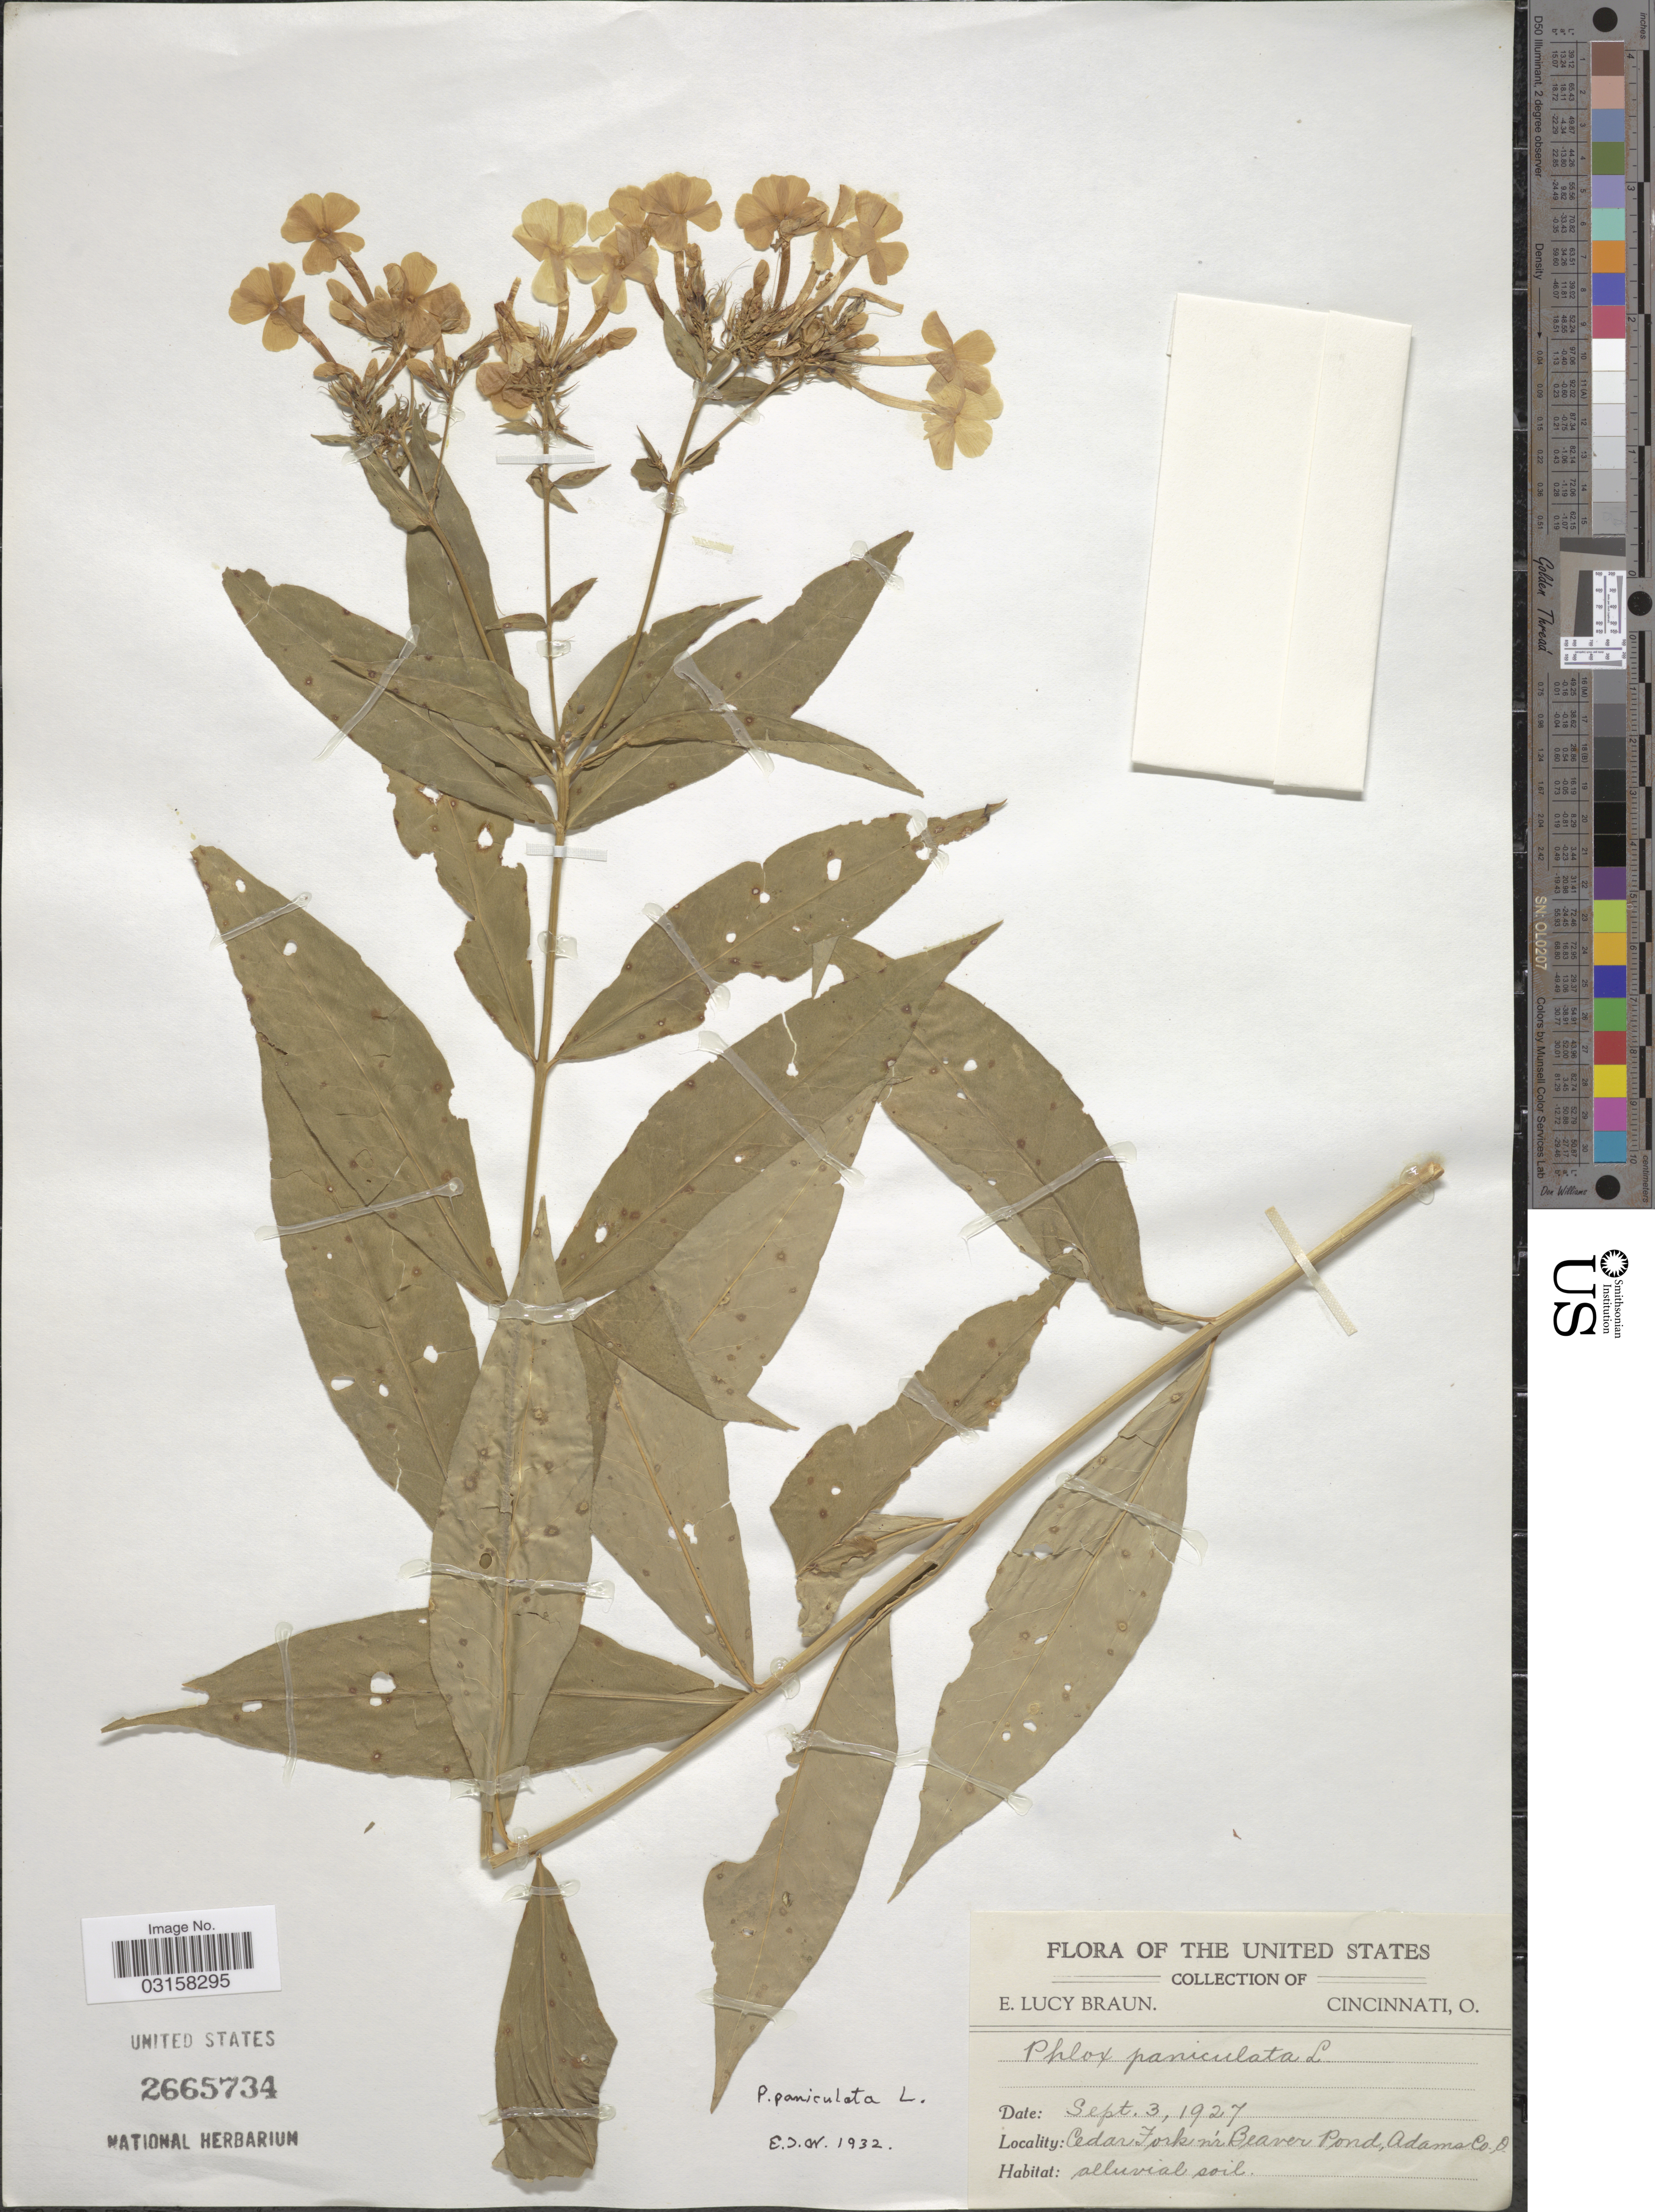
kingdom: Plantae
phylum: Tracheophyta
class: Magnoliopsida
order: Ericales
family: Polemoniaceae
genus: Phlox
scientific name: Phlox paniculata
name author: L.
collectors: E. L. Braun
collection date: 1927-09-03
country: United States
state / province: Ohio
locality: Cedar Fork nr. Beaver Pond, Adams Co. O.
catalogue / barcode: US 2665734